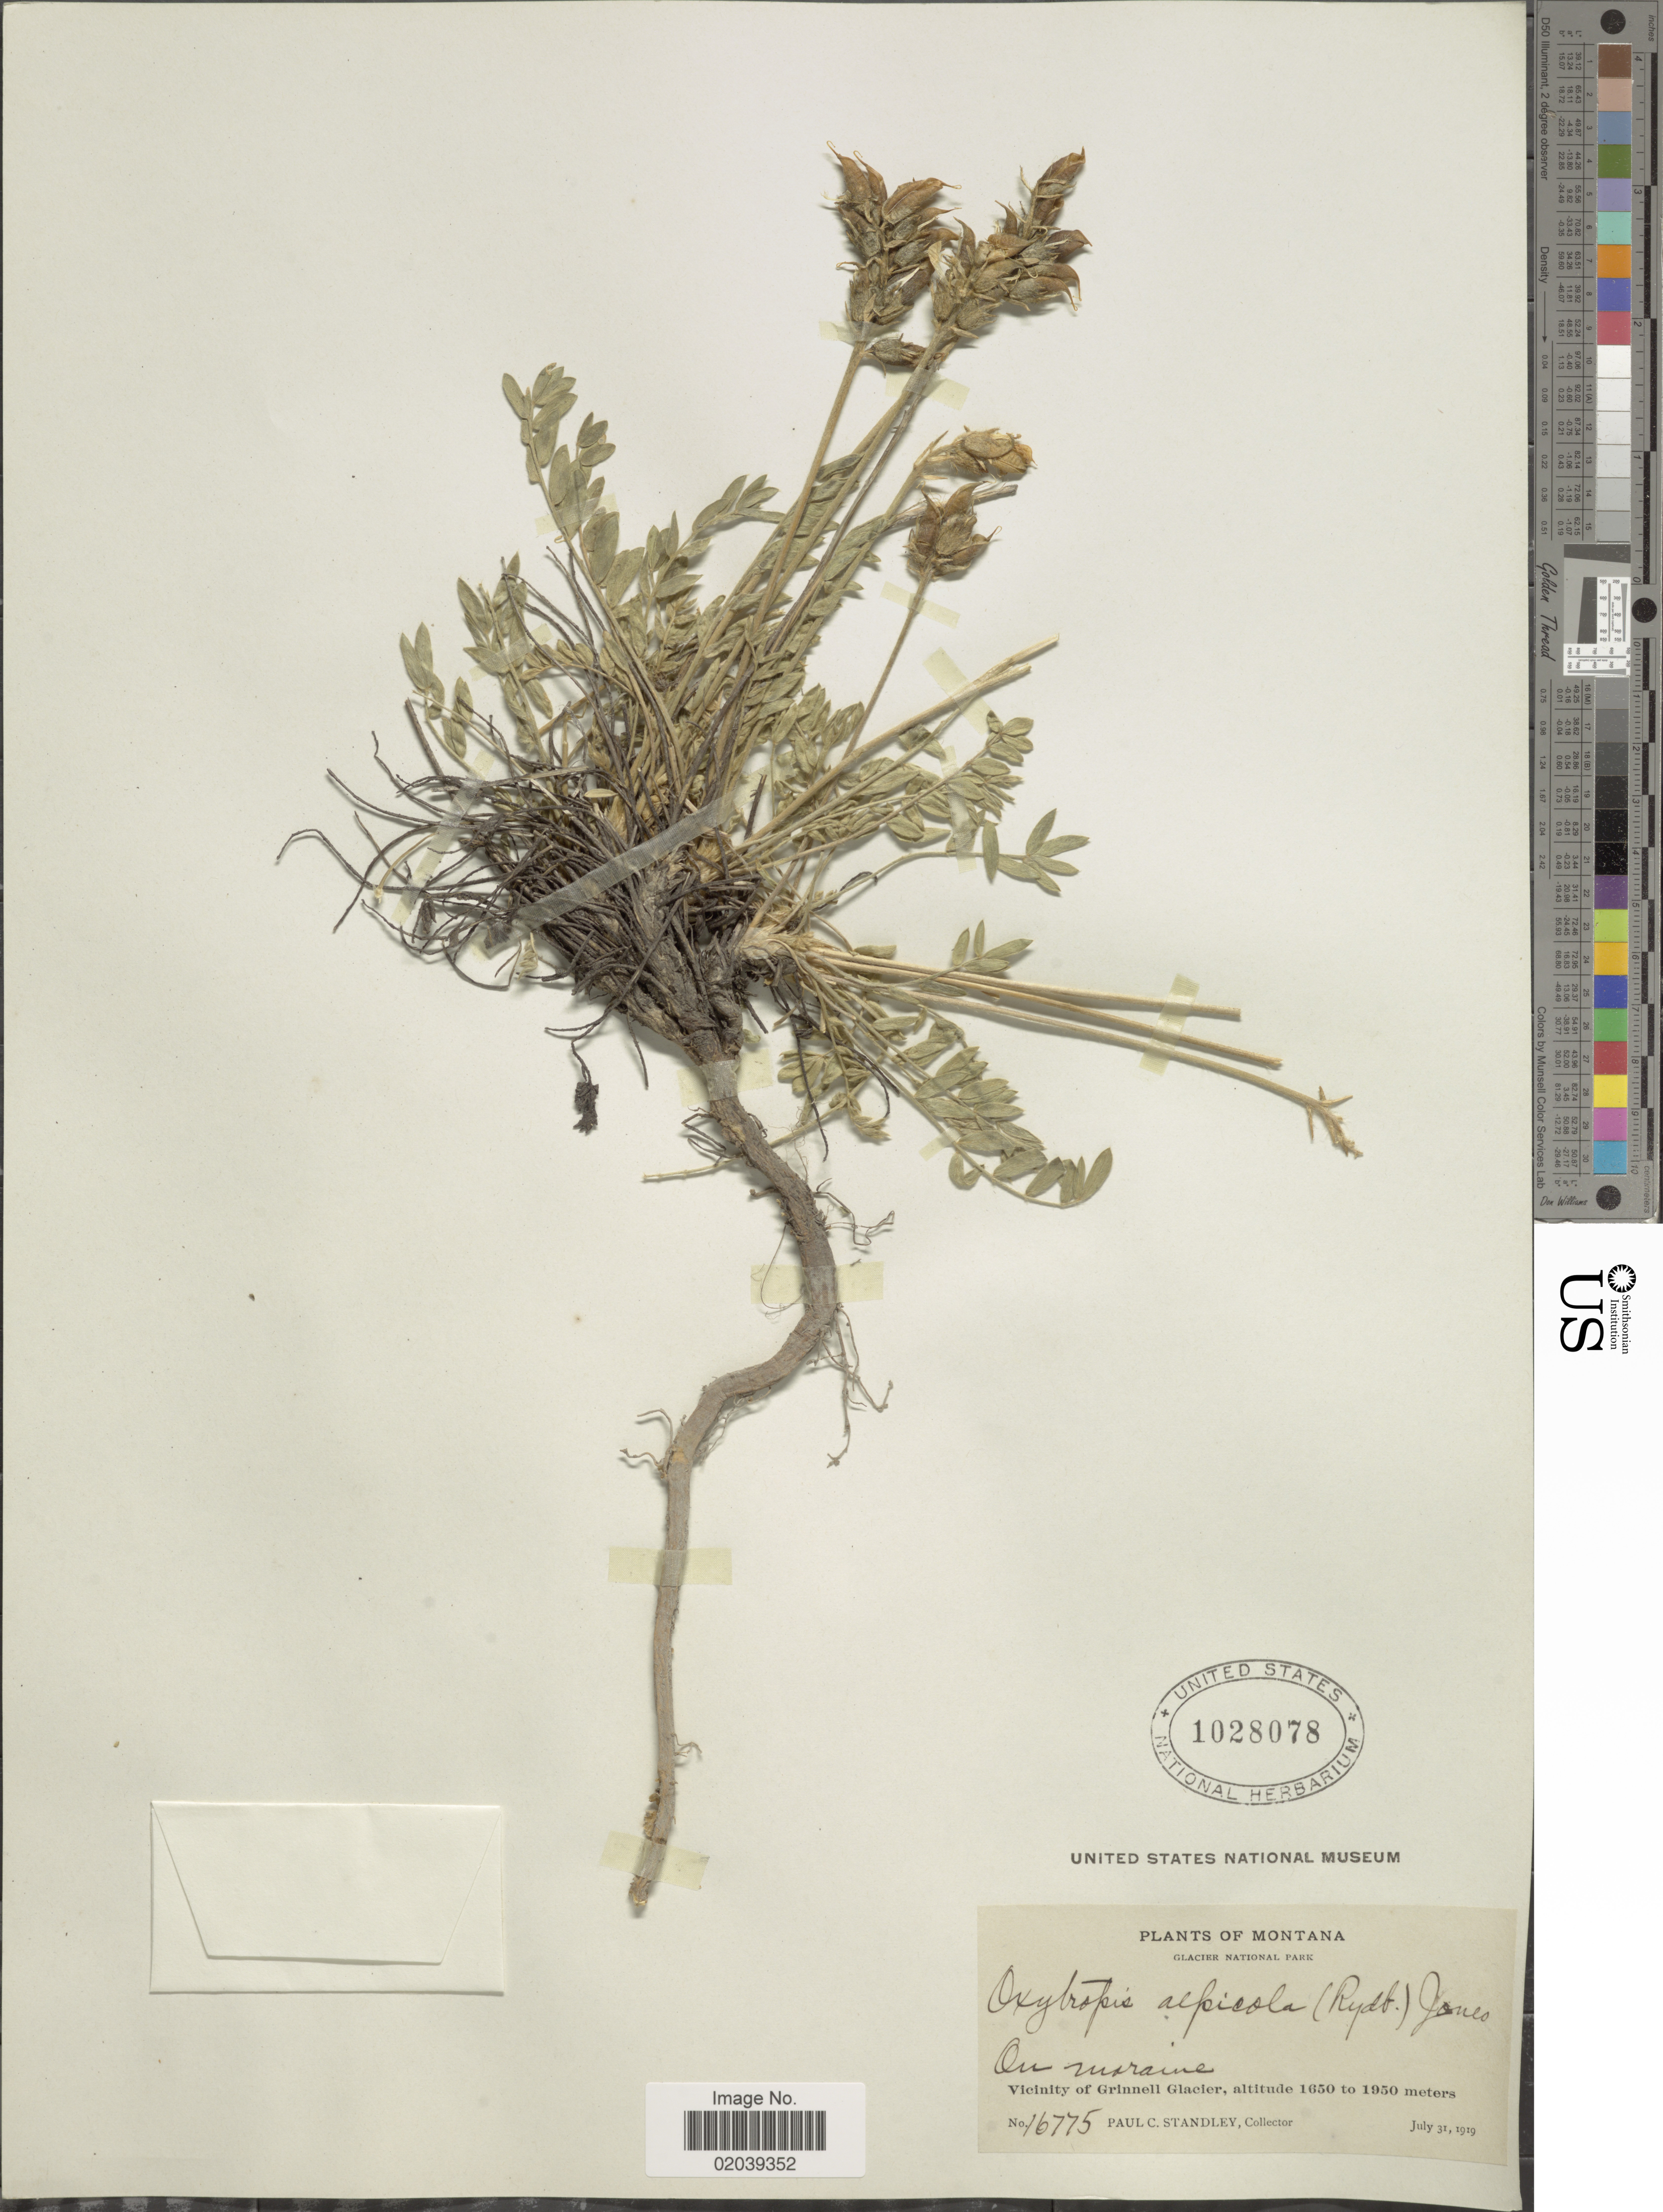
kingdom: Plantae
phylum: Tracheophyta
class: Magnoliopsida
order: Fabales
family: Fabaceae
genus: Oxytropis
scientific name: Oxytropis campestris var. cusickii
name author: (Greenm.) Barneby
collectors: P. C. Standley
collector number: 16775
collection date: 1919-07-31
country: United States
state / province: Montana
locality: Glacier National Park. Vicinity of Grinnell Glacier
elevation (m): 1650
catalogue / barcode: US 1028078